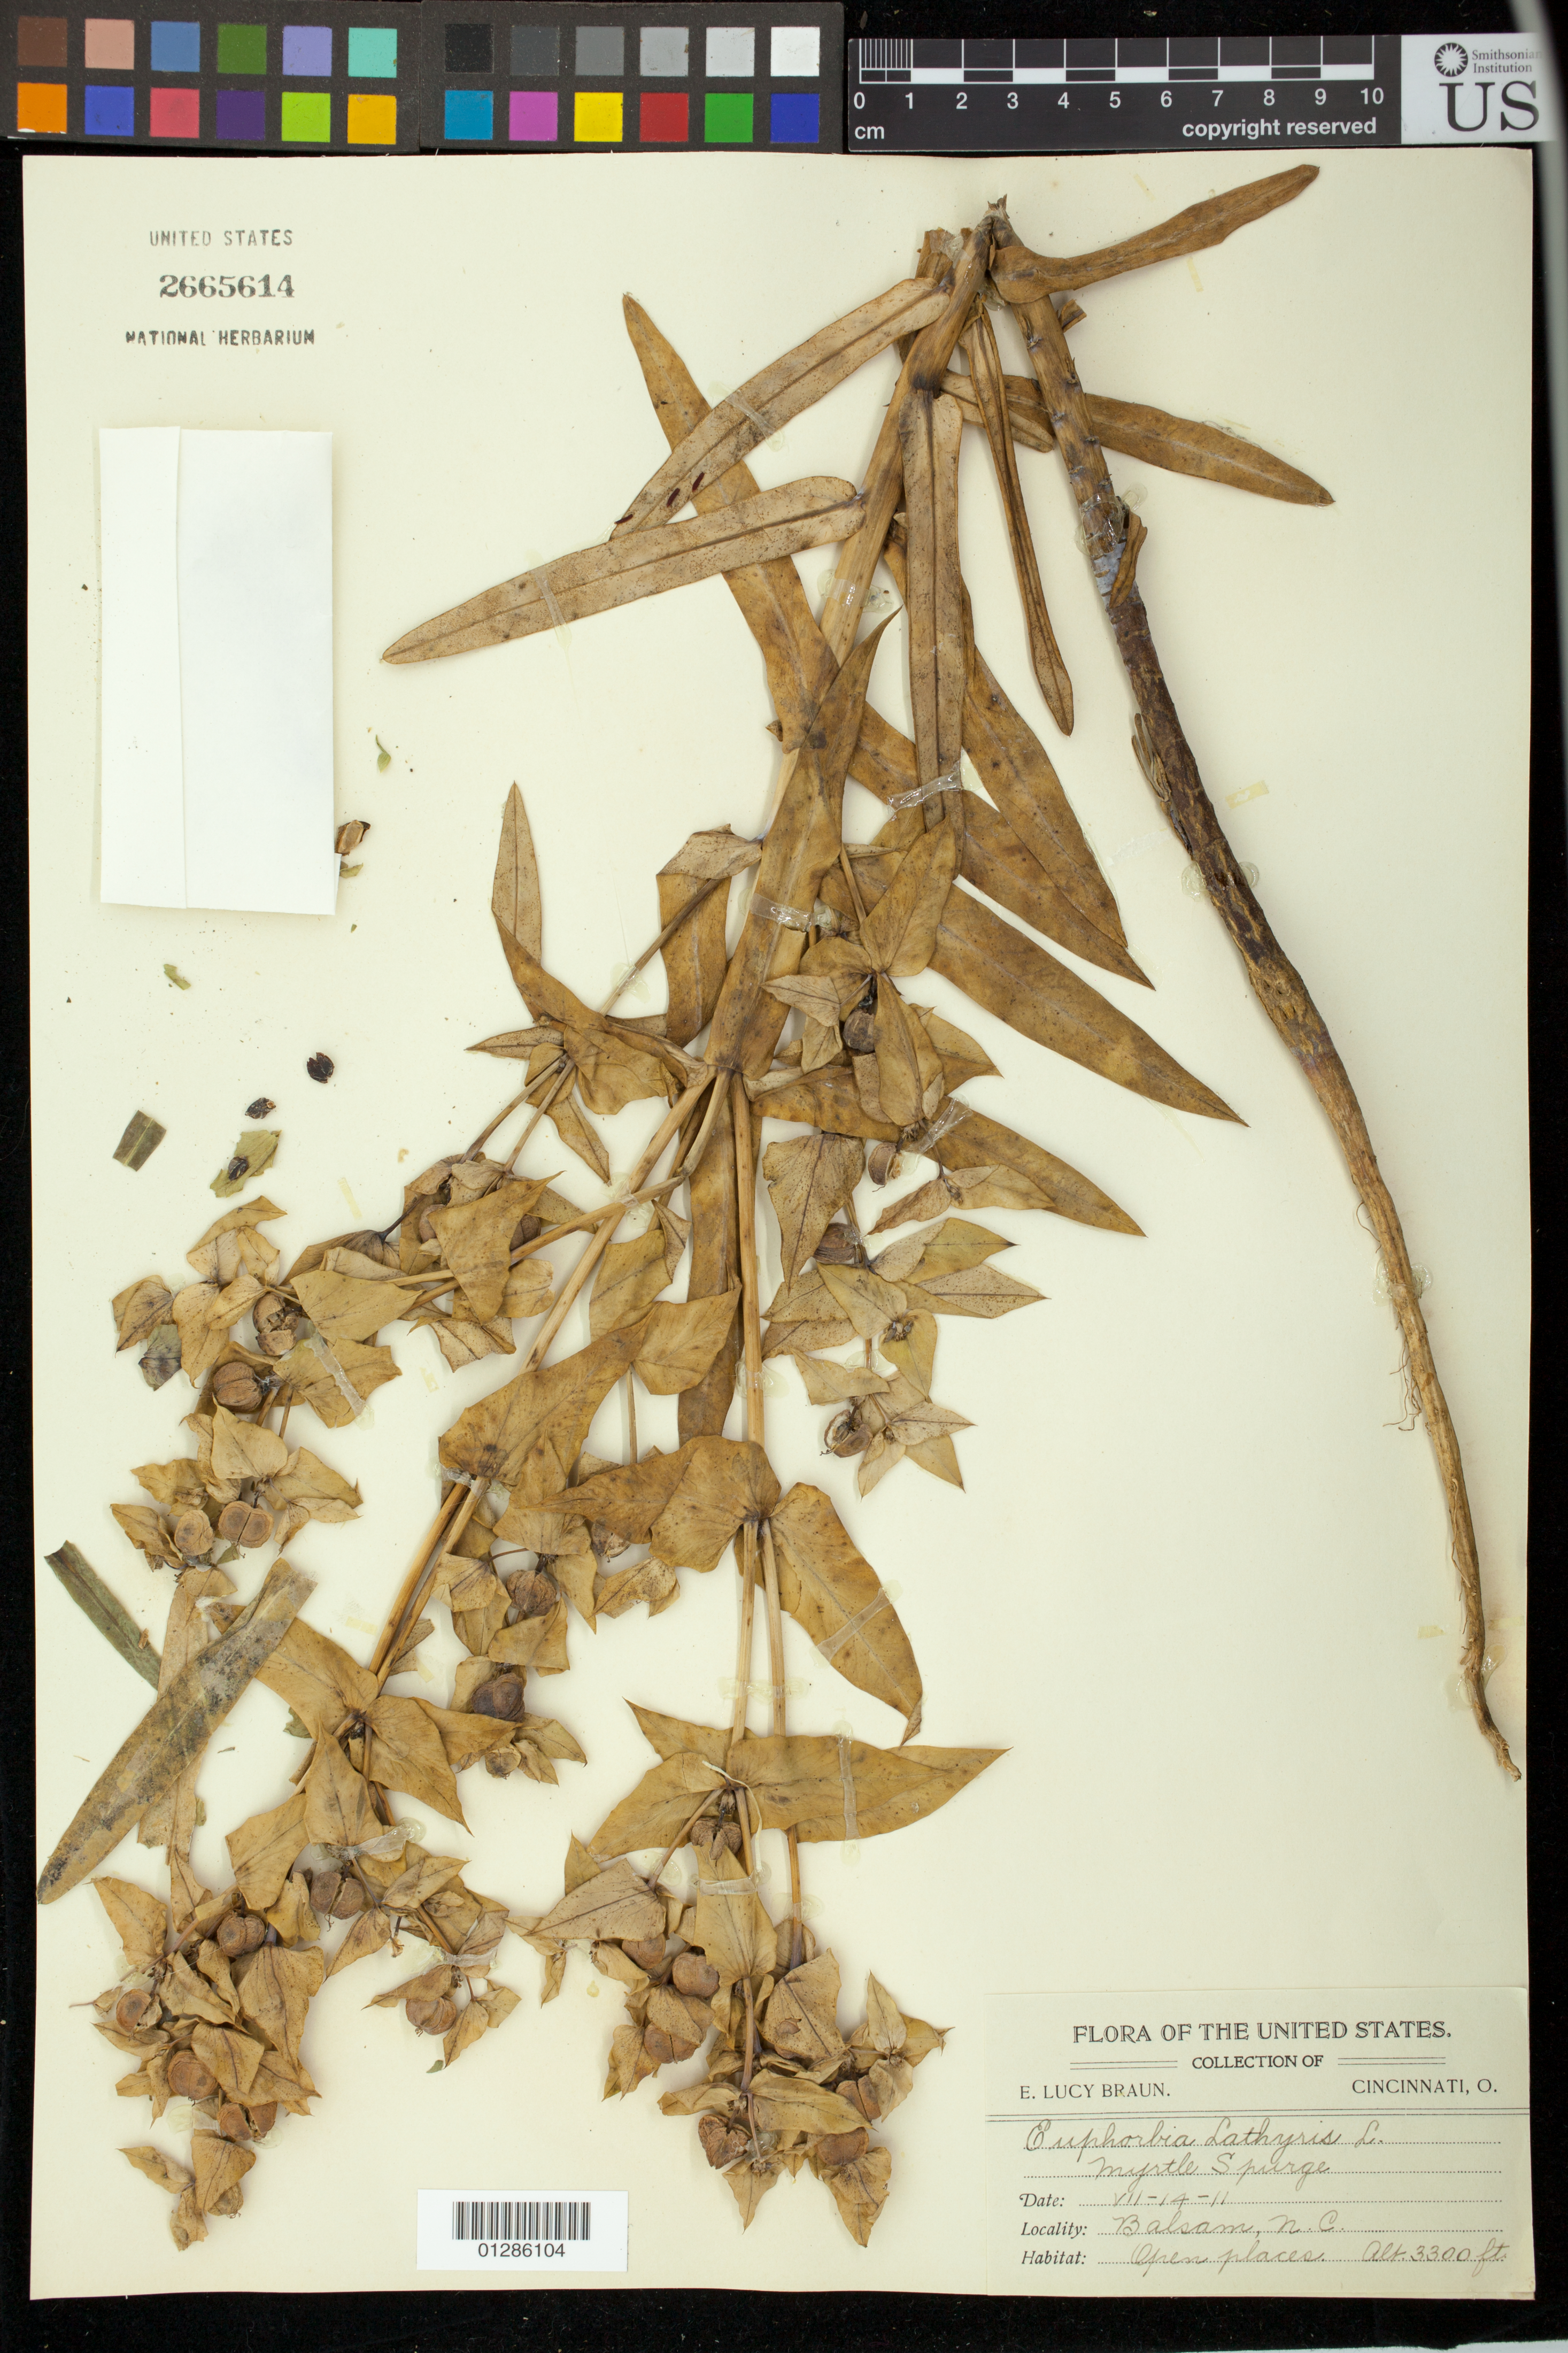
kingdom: Plantae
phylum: Tracheophyta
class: Magnoliopsida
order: Malpighiales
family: Euphorbiaceae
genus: Euphorbia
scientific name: Euphorbia lathyris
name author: L.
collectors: E. L. Braun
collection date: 1911-07-14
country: United States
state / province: North Carolina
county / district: Jackson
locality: Balsam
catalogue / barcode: US 2665614